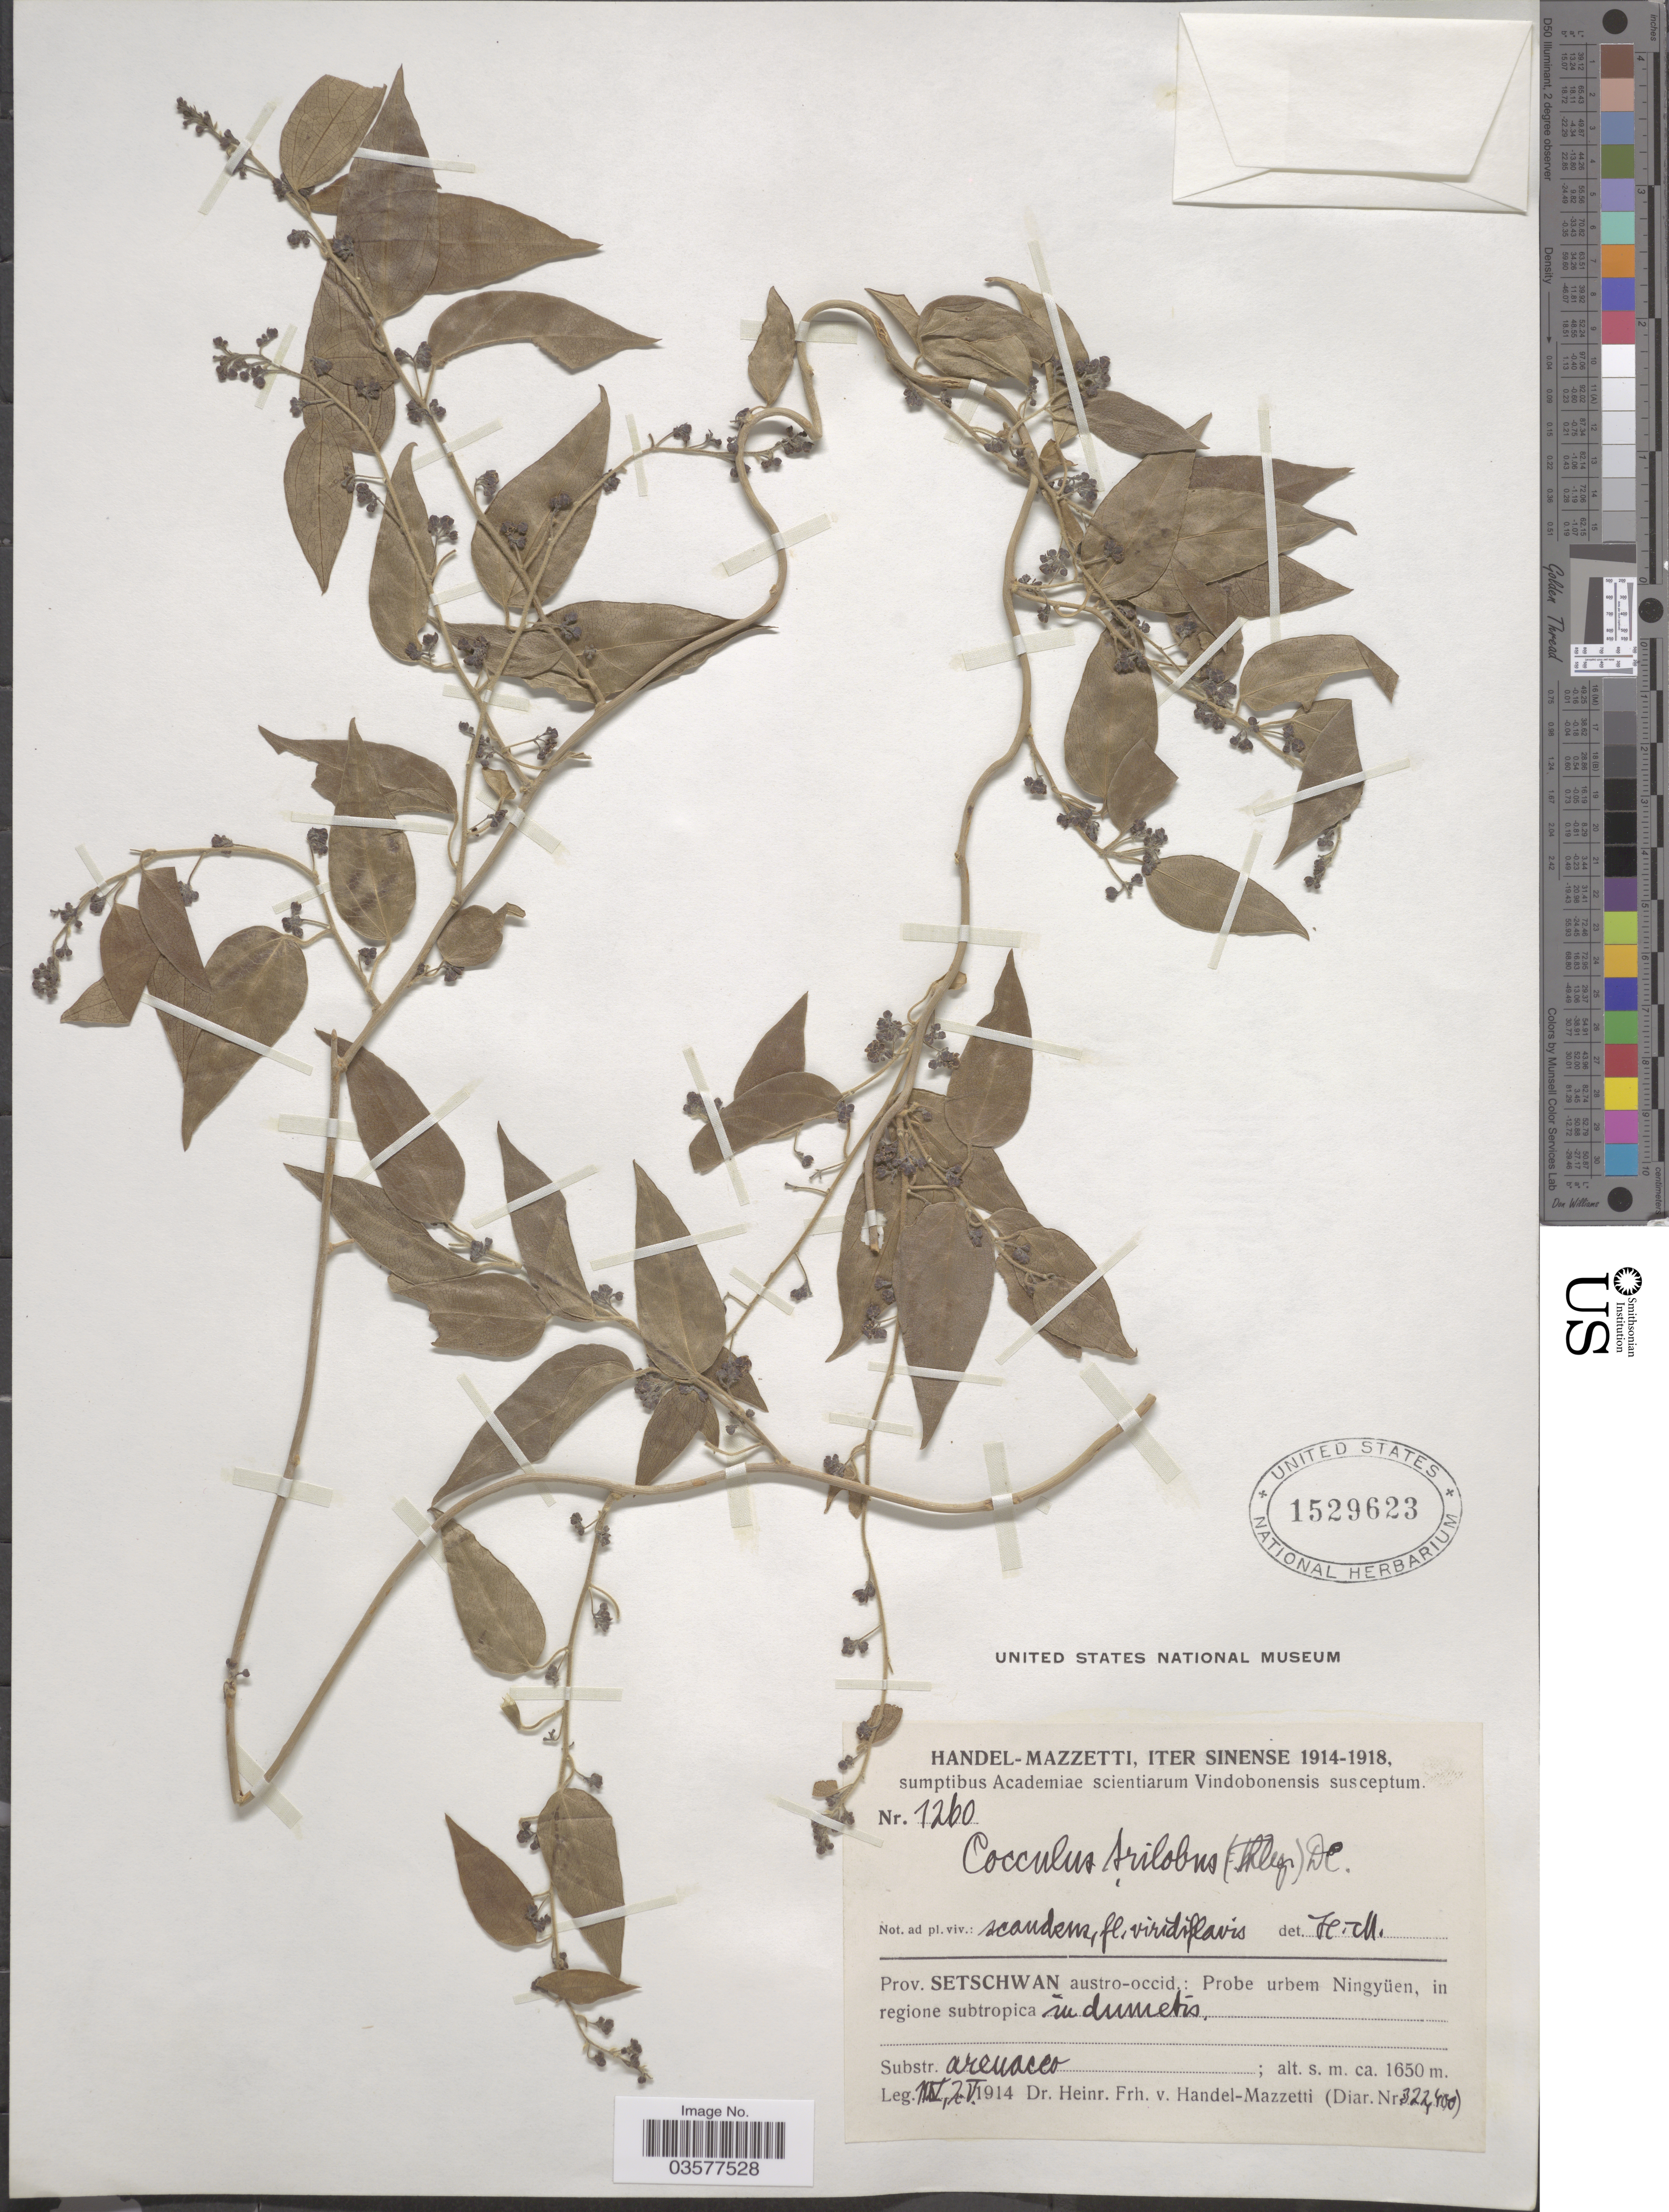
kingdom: Plantae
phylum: Tracheophyta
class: Magnoliopsida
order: Ranunculales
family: Menispermaceae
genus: Cocculus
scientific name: Cocculus orbiculatus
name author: (L.) DC.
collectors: H. Handel-Mazzetti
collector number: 1260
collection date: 1914-04-11/1914-05-02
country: China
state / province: Sichuan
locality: Prov. Setschwan austro-occid.: Probe urbem Ningyüen, in regione subtropica in dumetis.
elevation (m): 1650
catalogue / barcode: US 1529623